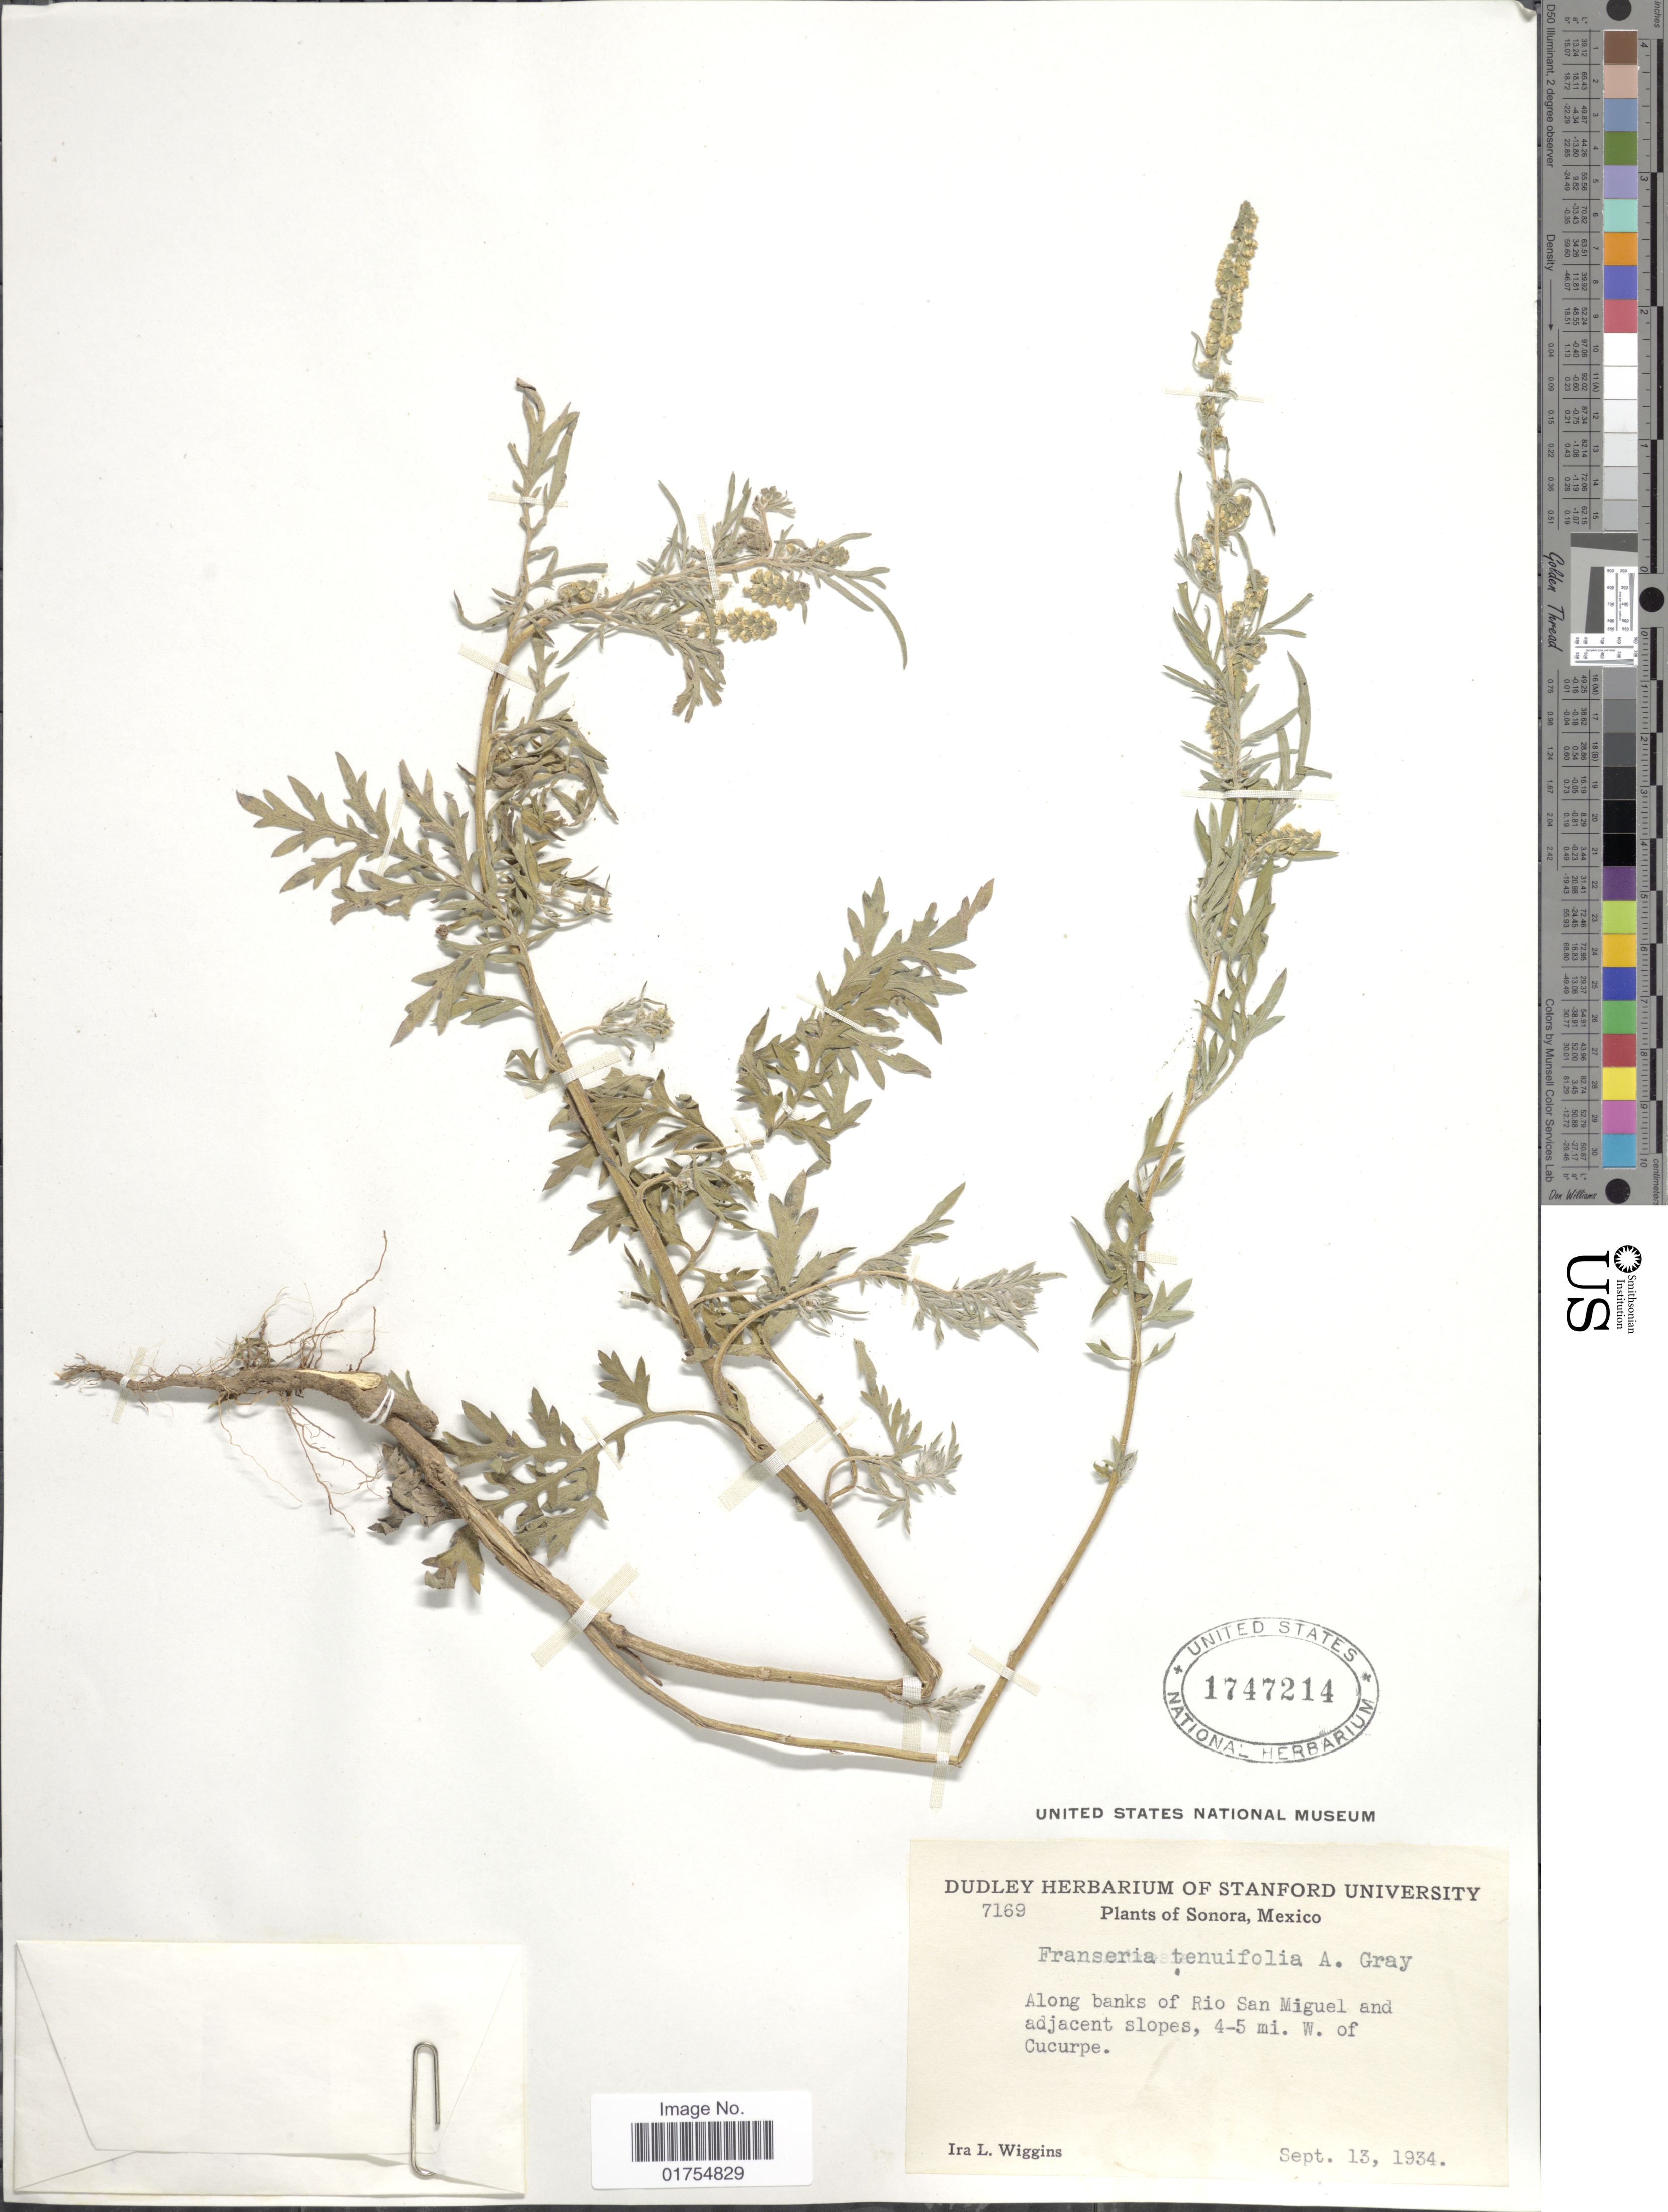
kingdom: Plantae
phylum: Tracheophyta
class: Magnoliopsida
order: Asterales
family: Asteraceae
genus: Franseria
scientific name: Franseria confertiflora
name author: (DC.) Rydb.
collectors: I. L. Wiggins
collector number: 7169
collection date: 1934-09-13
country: Mexico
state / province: Sonora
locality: Along banks of Rio San Miguel and adjacent slopes, 4-5 mi. W of Cucurpe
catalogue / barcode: US 1747214